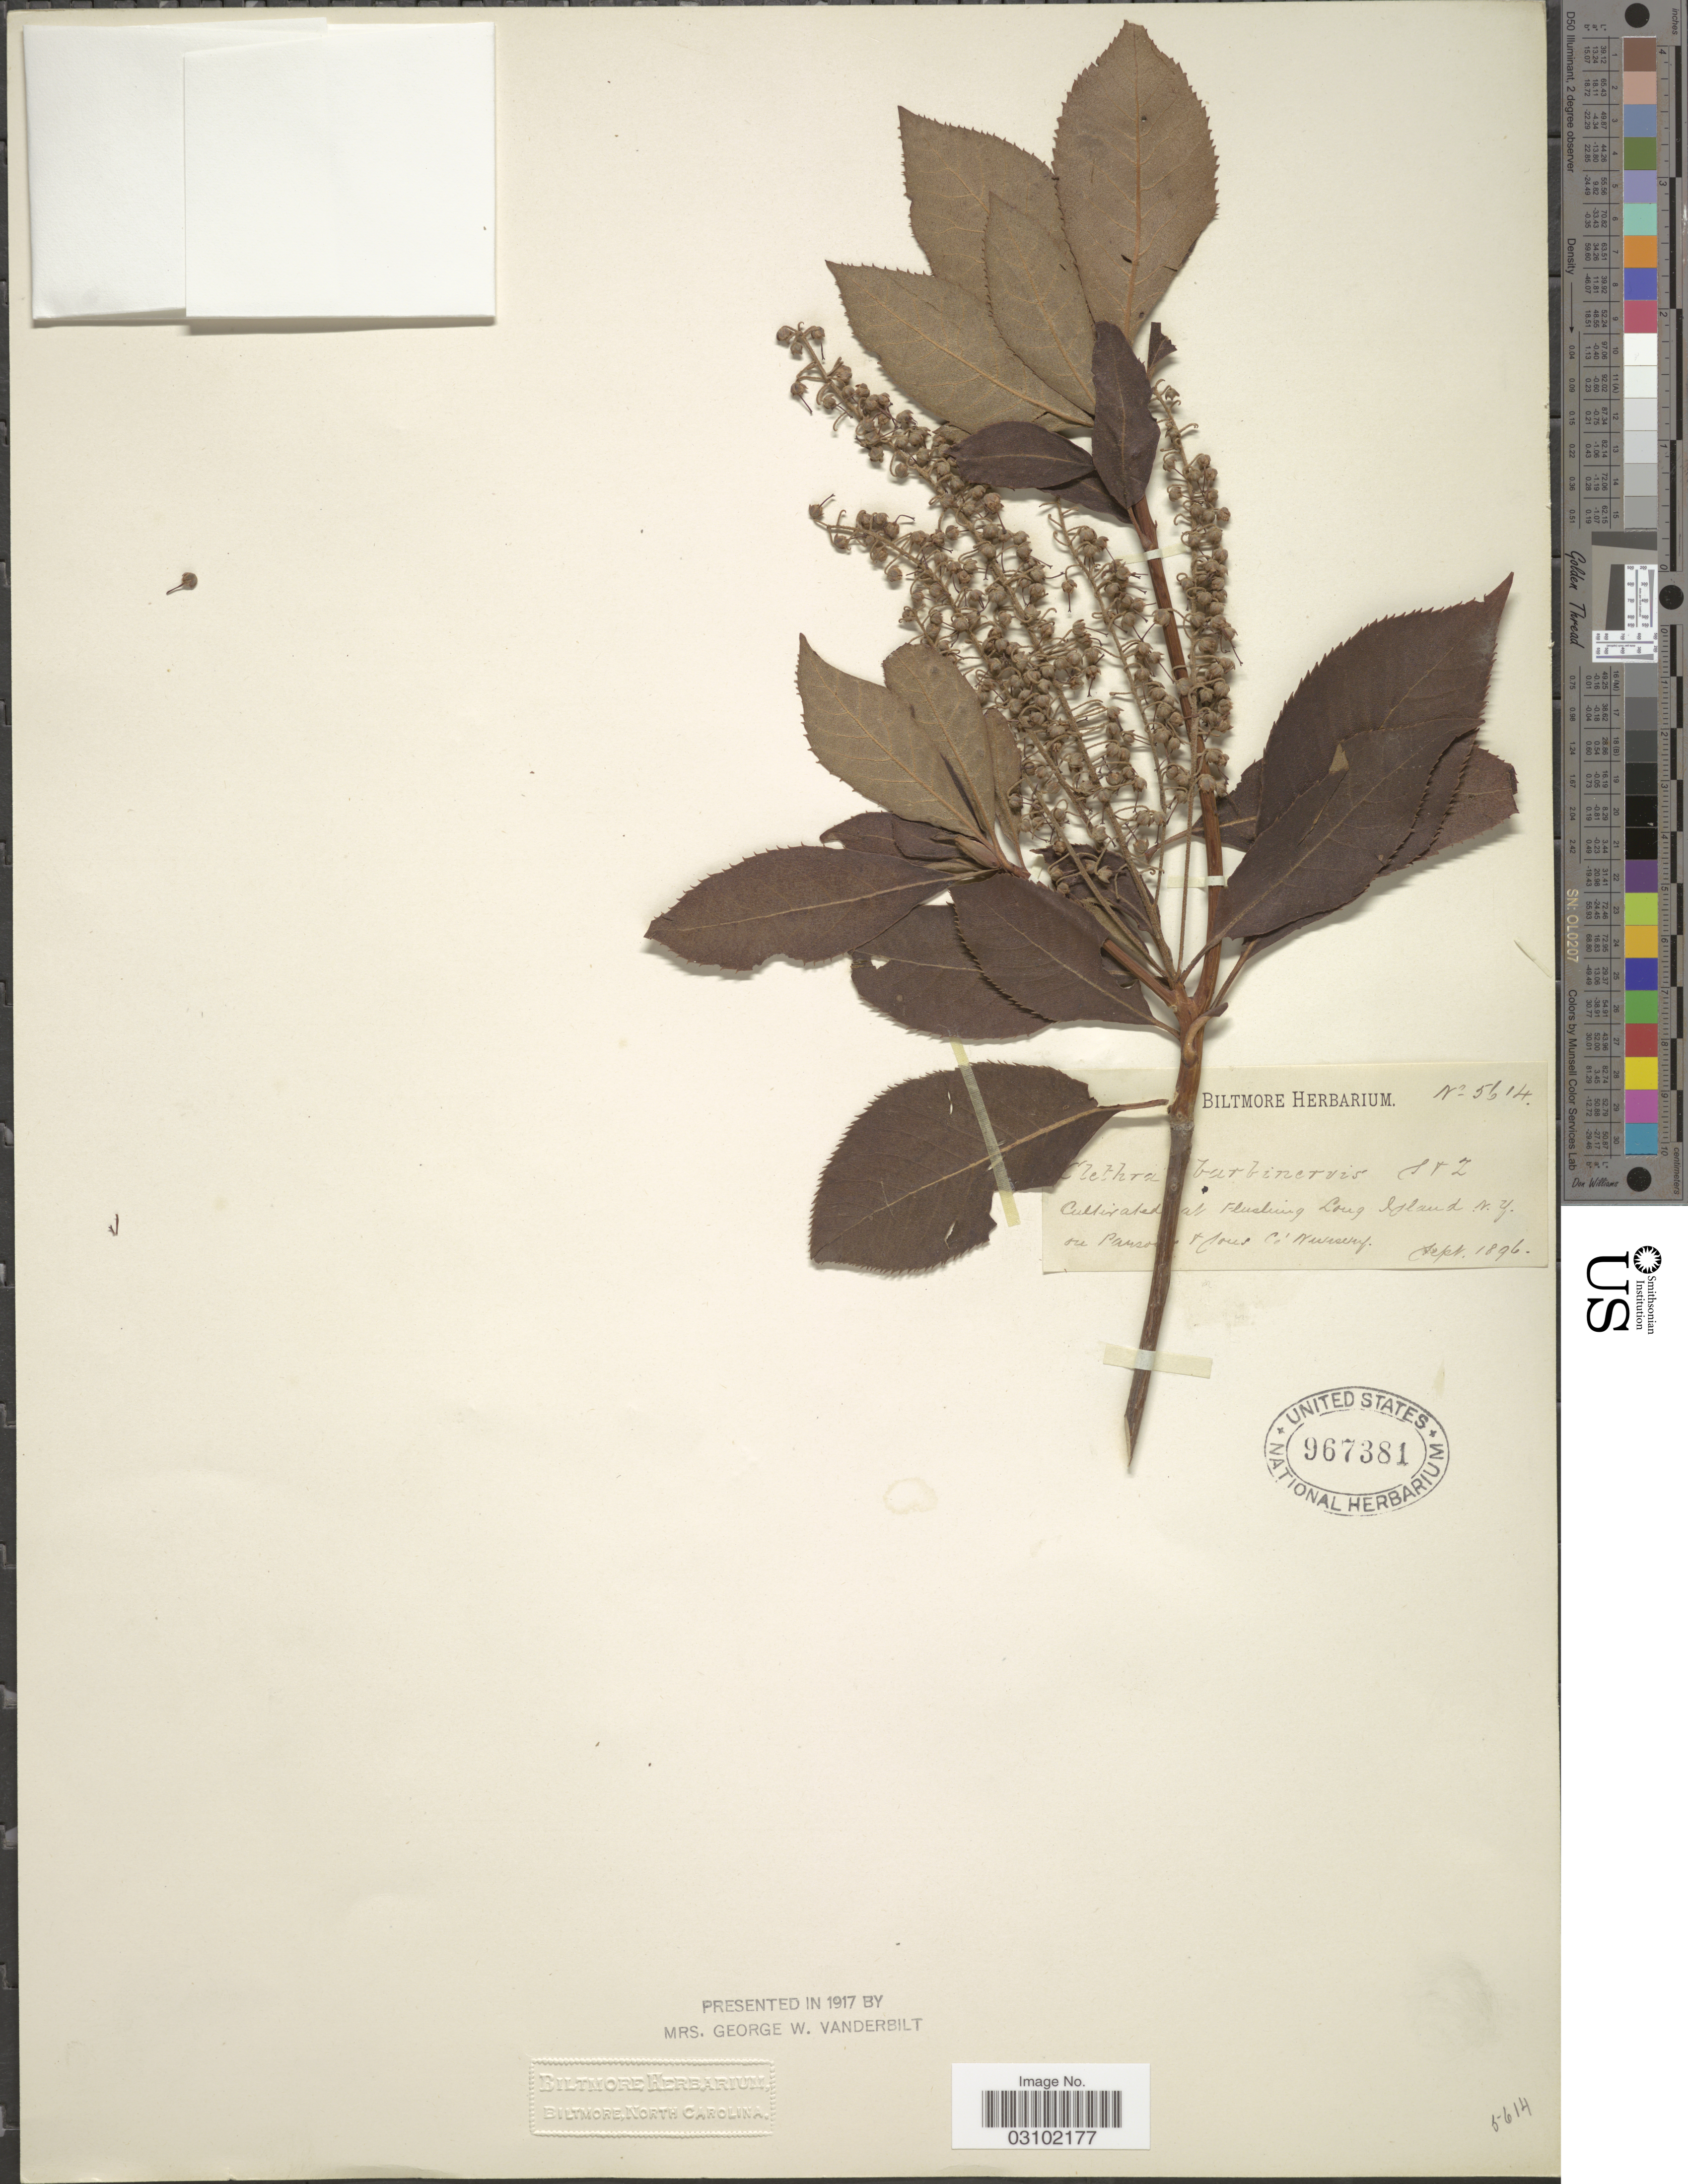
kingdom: Plantae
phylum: Tracheophyta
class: Magnoliopsida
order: Ericales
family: Clethraceae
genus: Clethra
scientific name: Clethra barbinervis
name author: Siebold & Zucc.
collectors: ex herb. Biltmore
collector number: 5614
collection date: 1896-09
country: United States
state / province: New York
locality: Long Island, on Parsons & Sons Co Nursery.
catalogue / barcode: US 967381